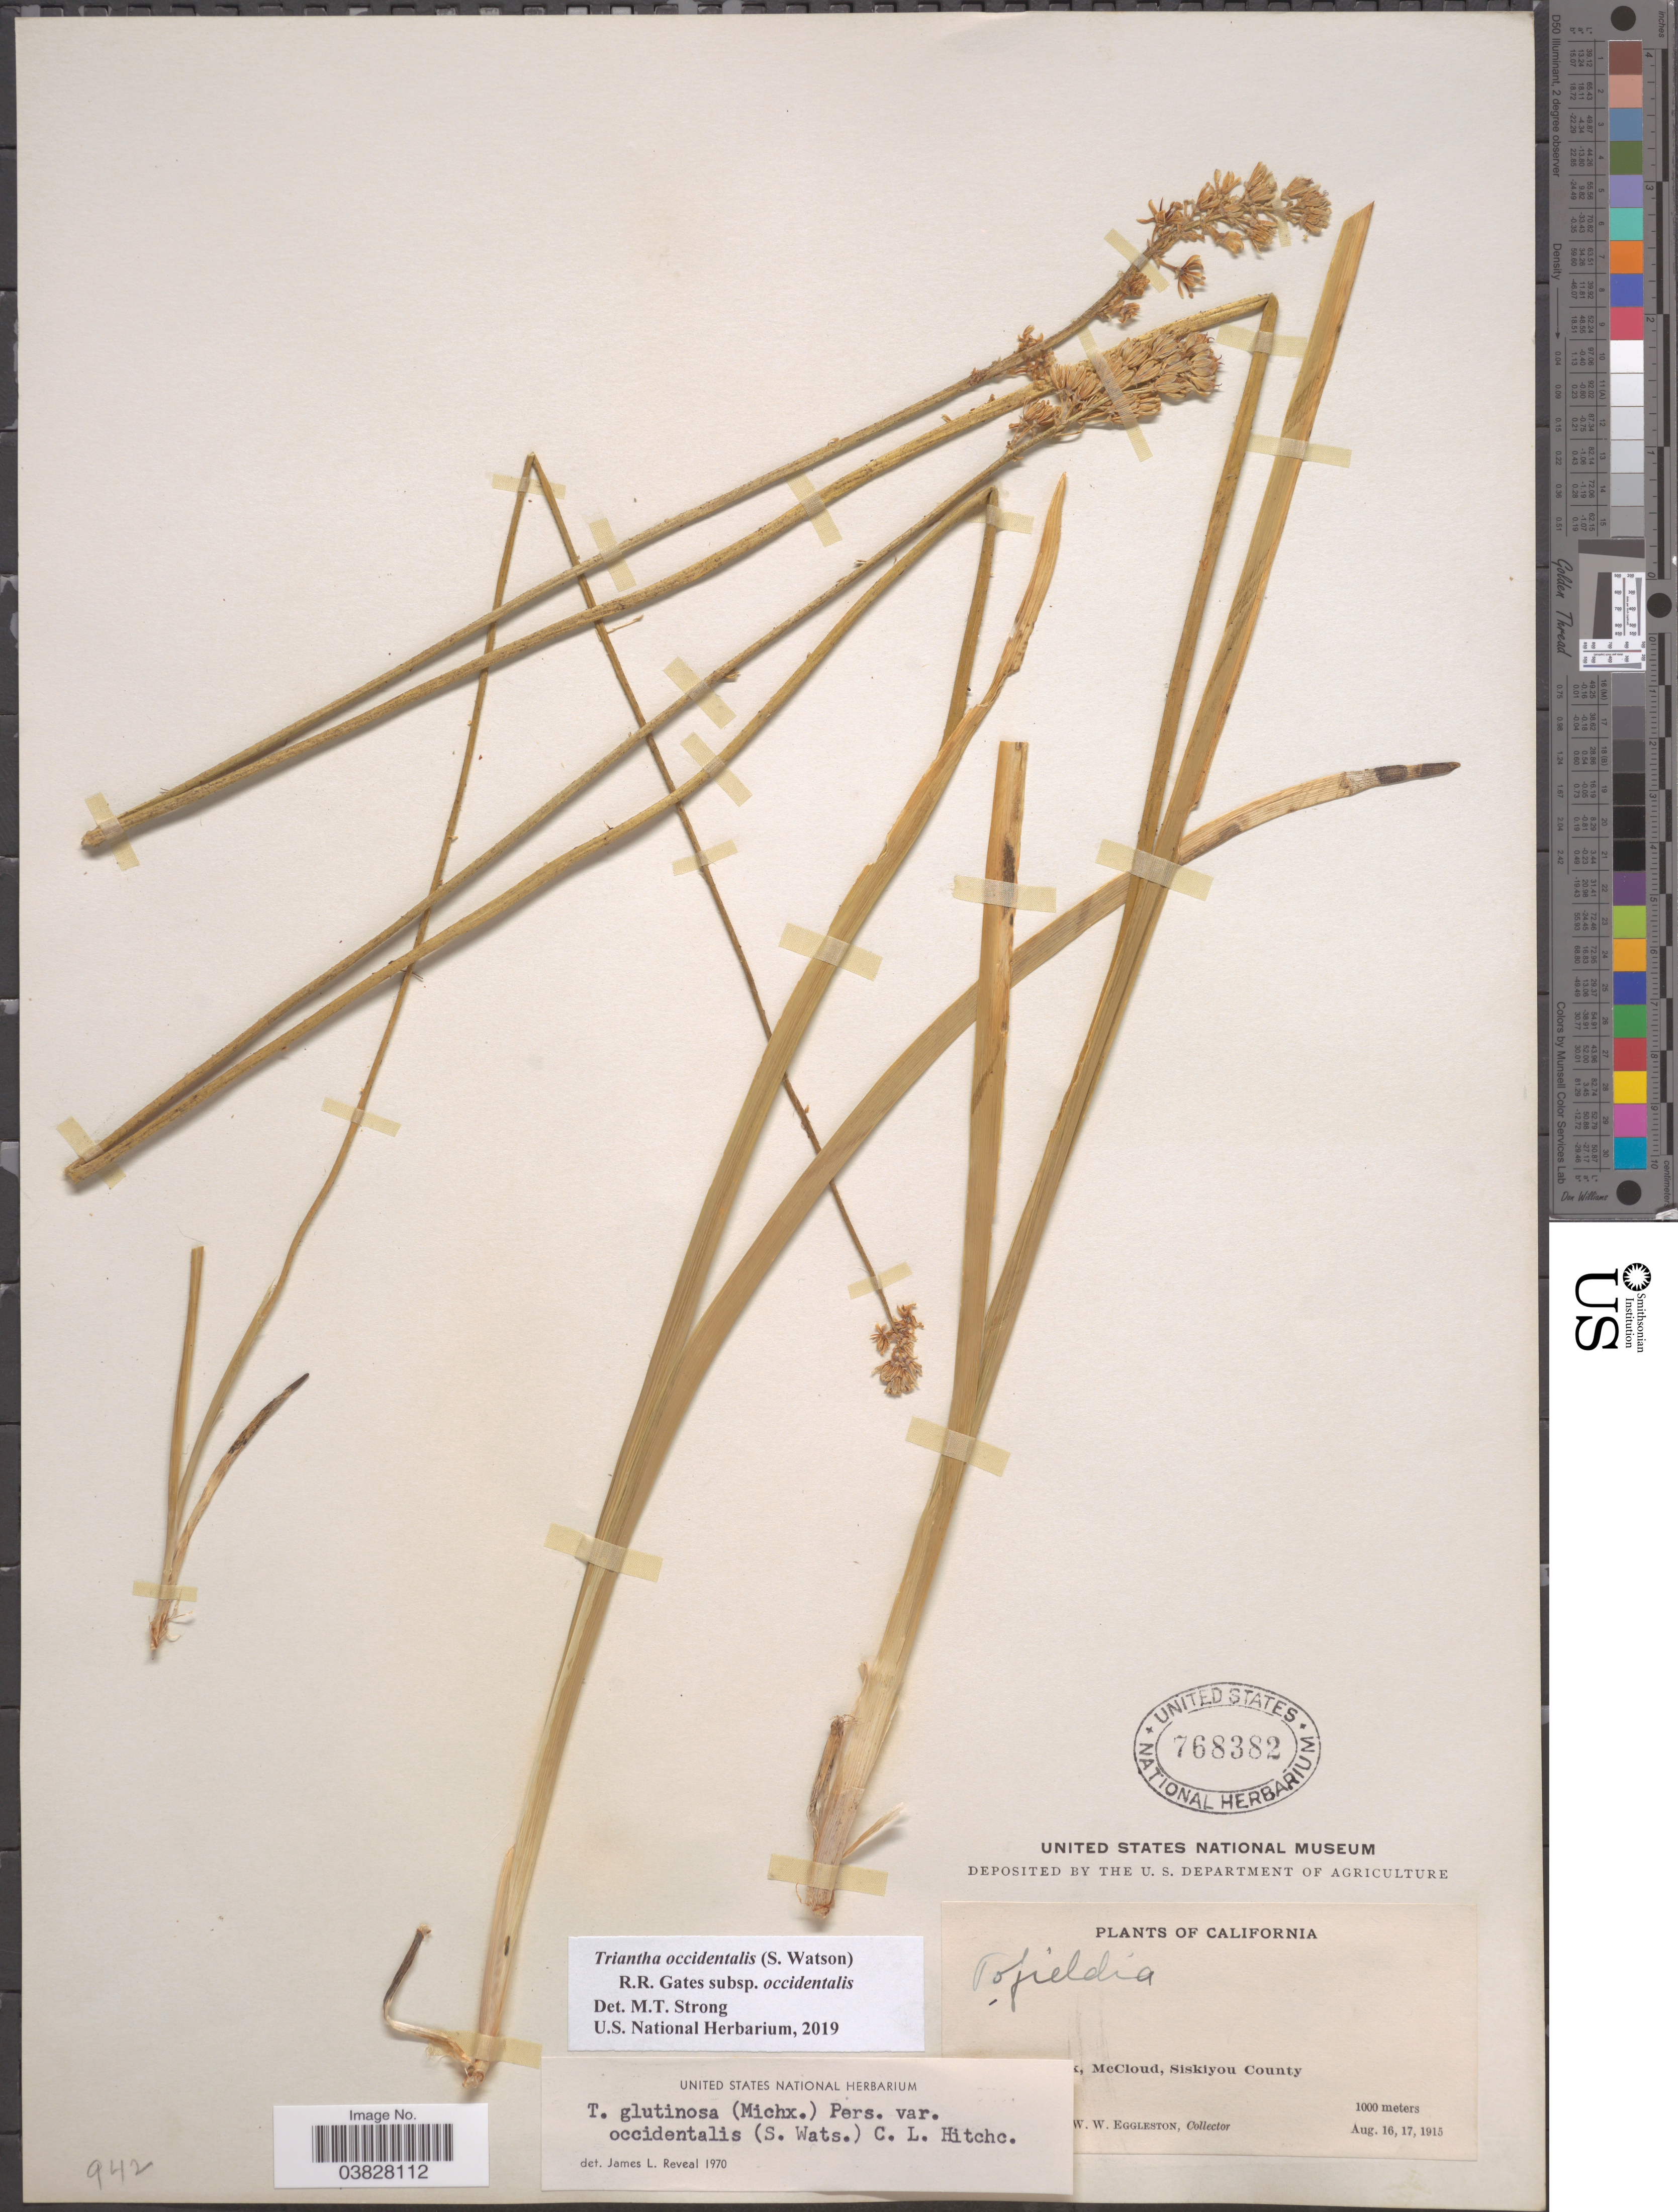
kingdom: Plantae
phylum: Tracheophyta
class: Liliopsida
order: Alismatales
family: Tofieldiaceae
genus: Triantha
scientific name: Triantha occidentalis subsp. occidentalis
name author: (S. Watson) R.R. Gates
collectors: W. W. Eggleston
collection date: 1915-08-16/1915-08-17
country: United States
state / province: California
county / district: Siskiyou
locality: [illegible text], McCloud, Siskiyou County.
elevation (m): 1000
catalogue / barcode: US 768382